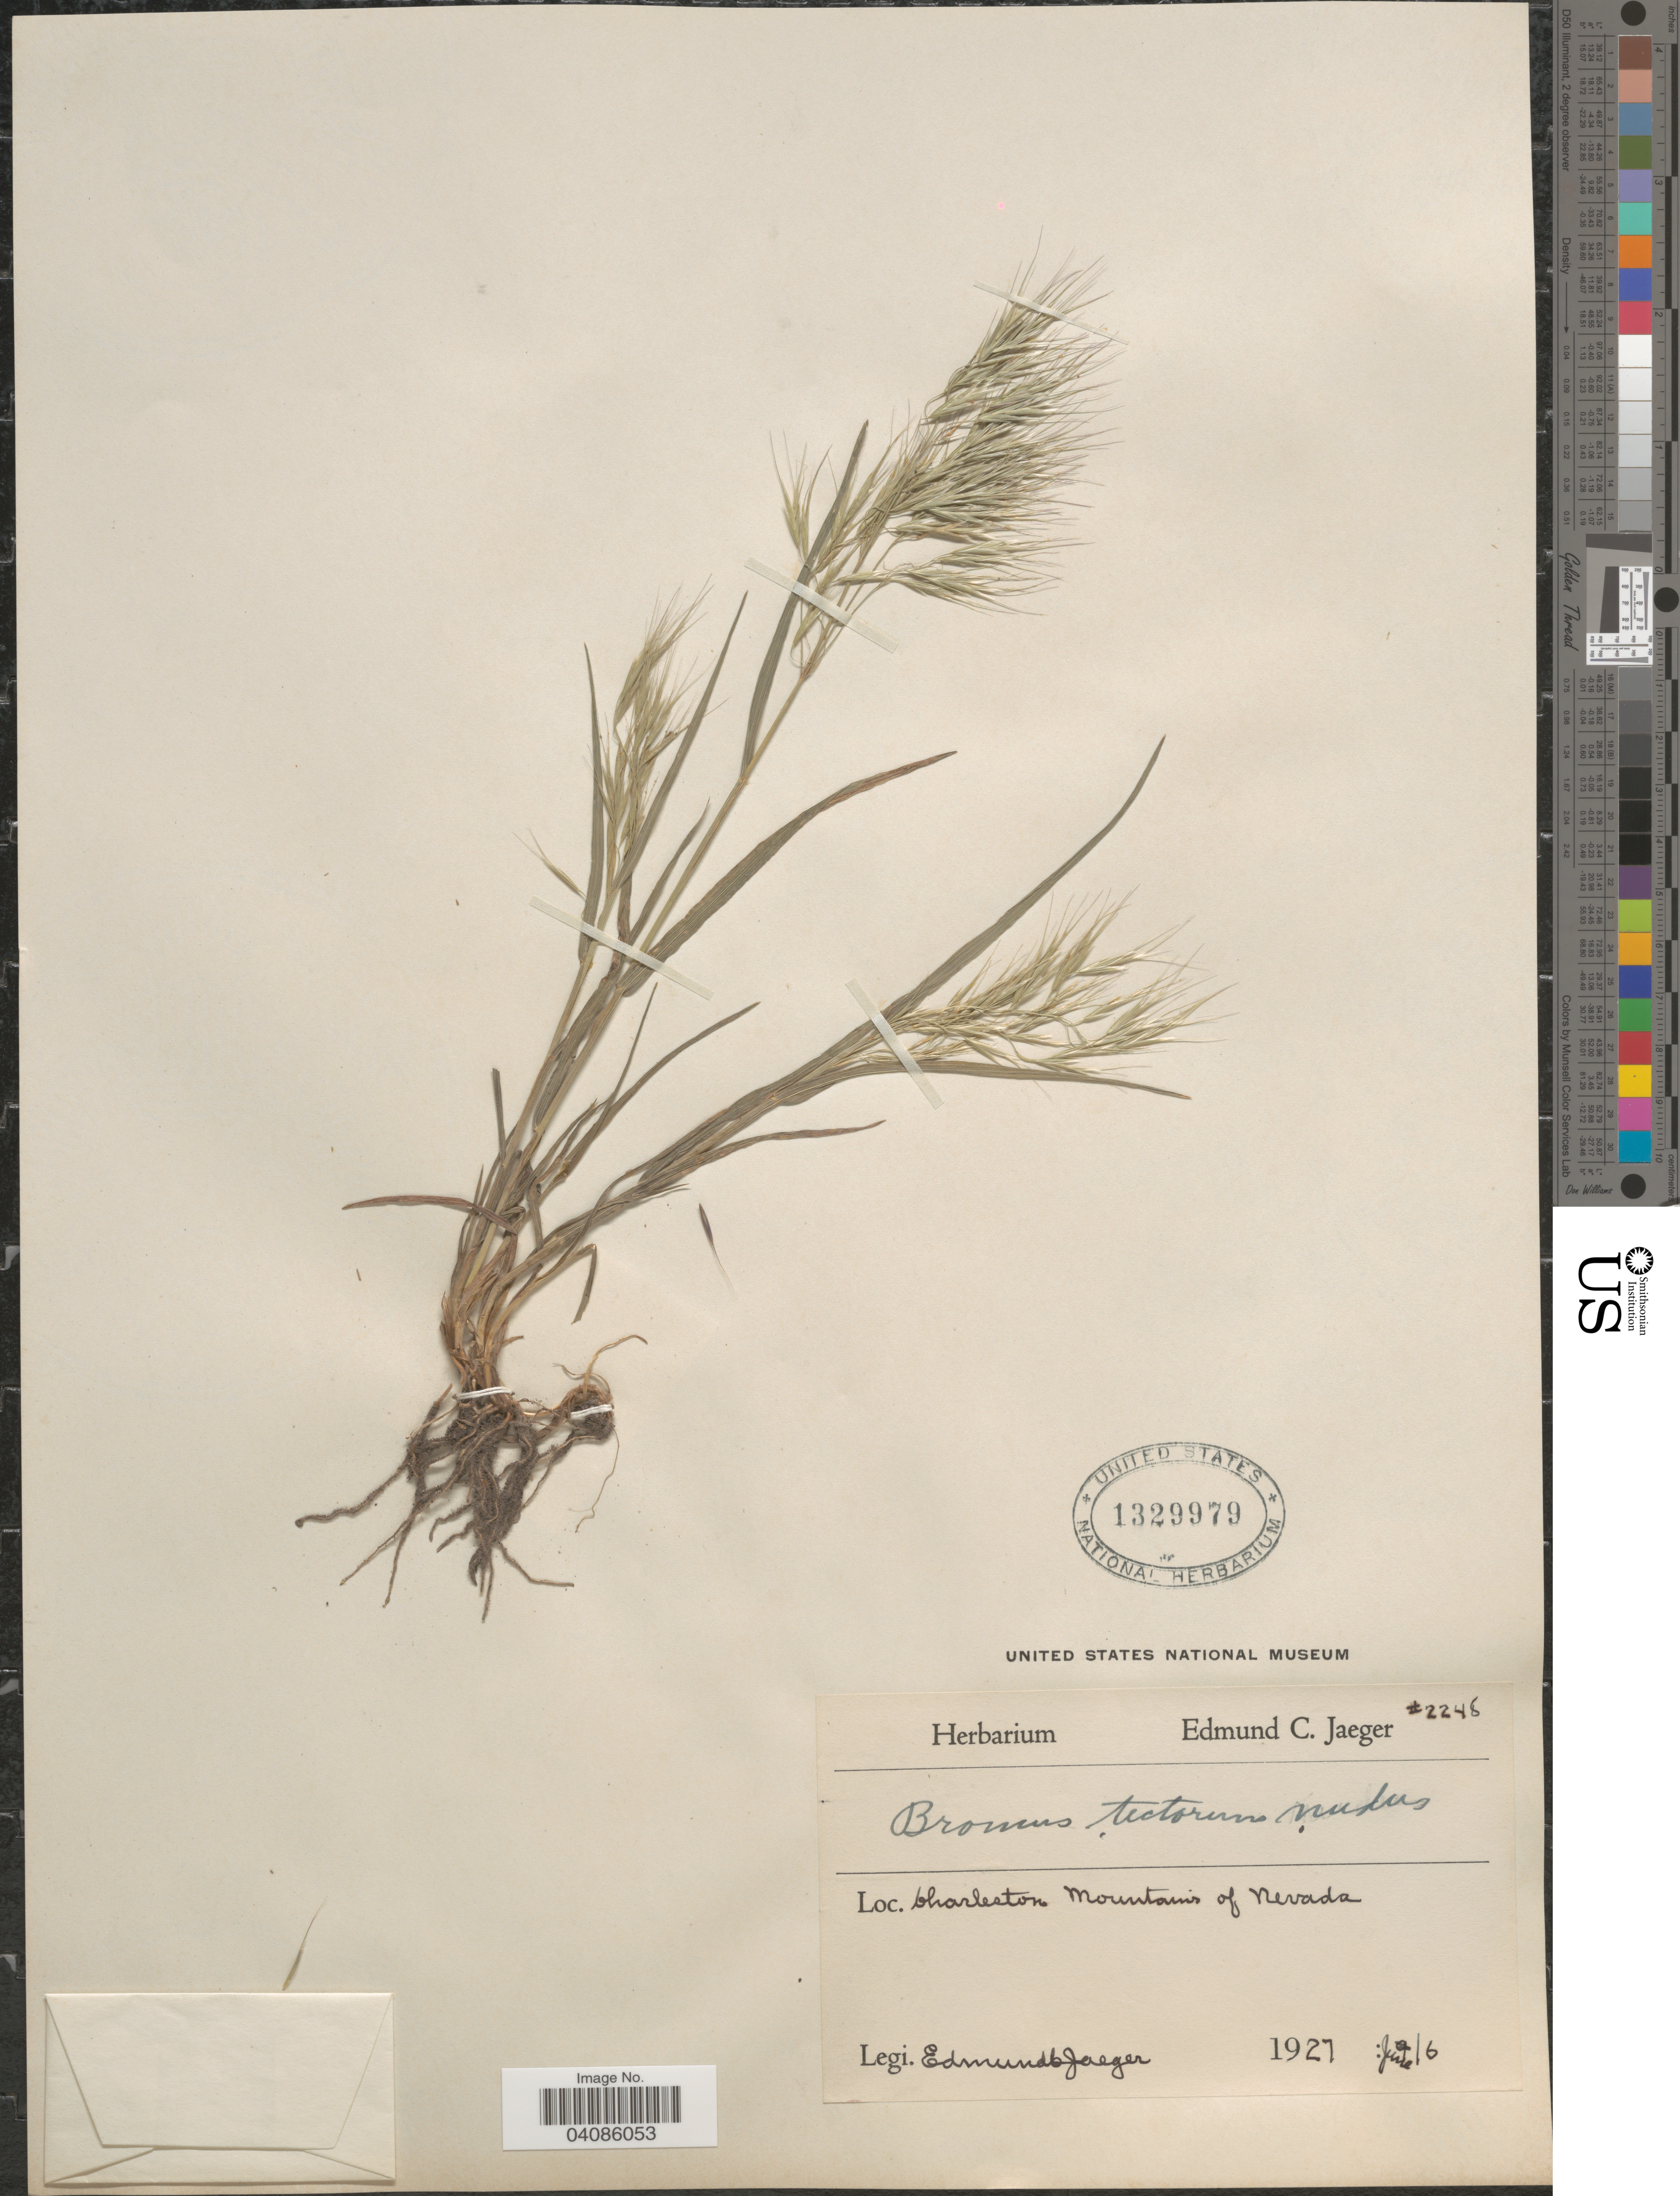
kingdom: Plantae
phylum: Tracheophyta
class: Liliopsida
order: Poales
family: Poaceae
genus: Bromus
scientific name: Bromus tectorum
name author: L.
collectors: E. Jaeger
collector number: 2246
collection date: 1927-06-06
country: United States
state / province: Nevada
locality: Charleston. Mountains of Nevada.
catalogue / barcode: US 1329979